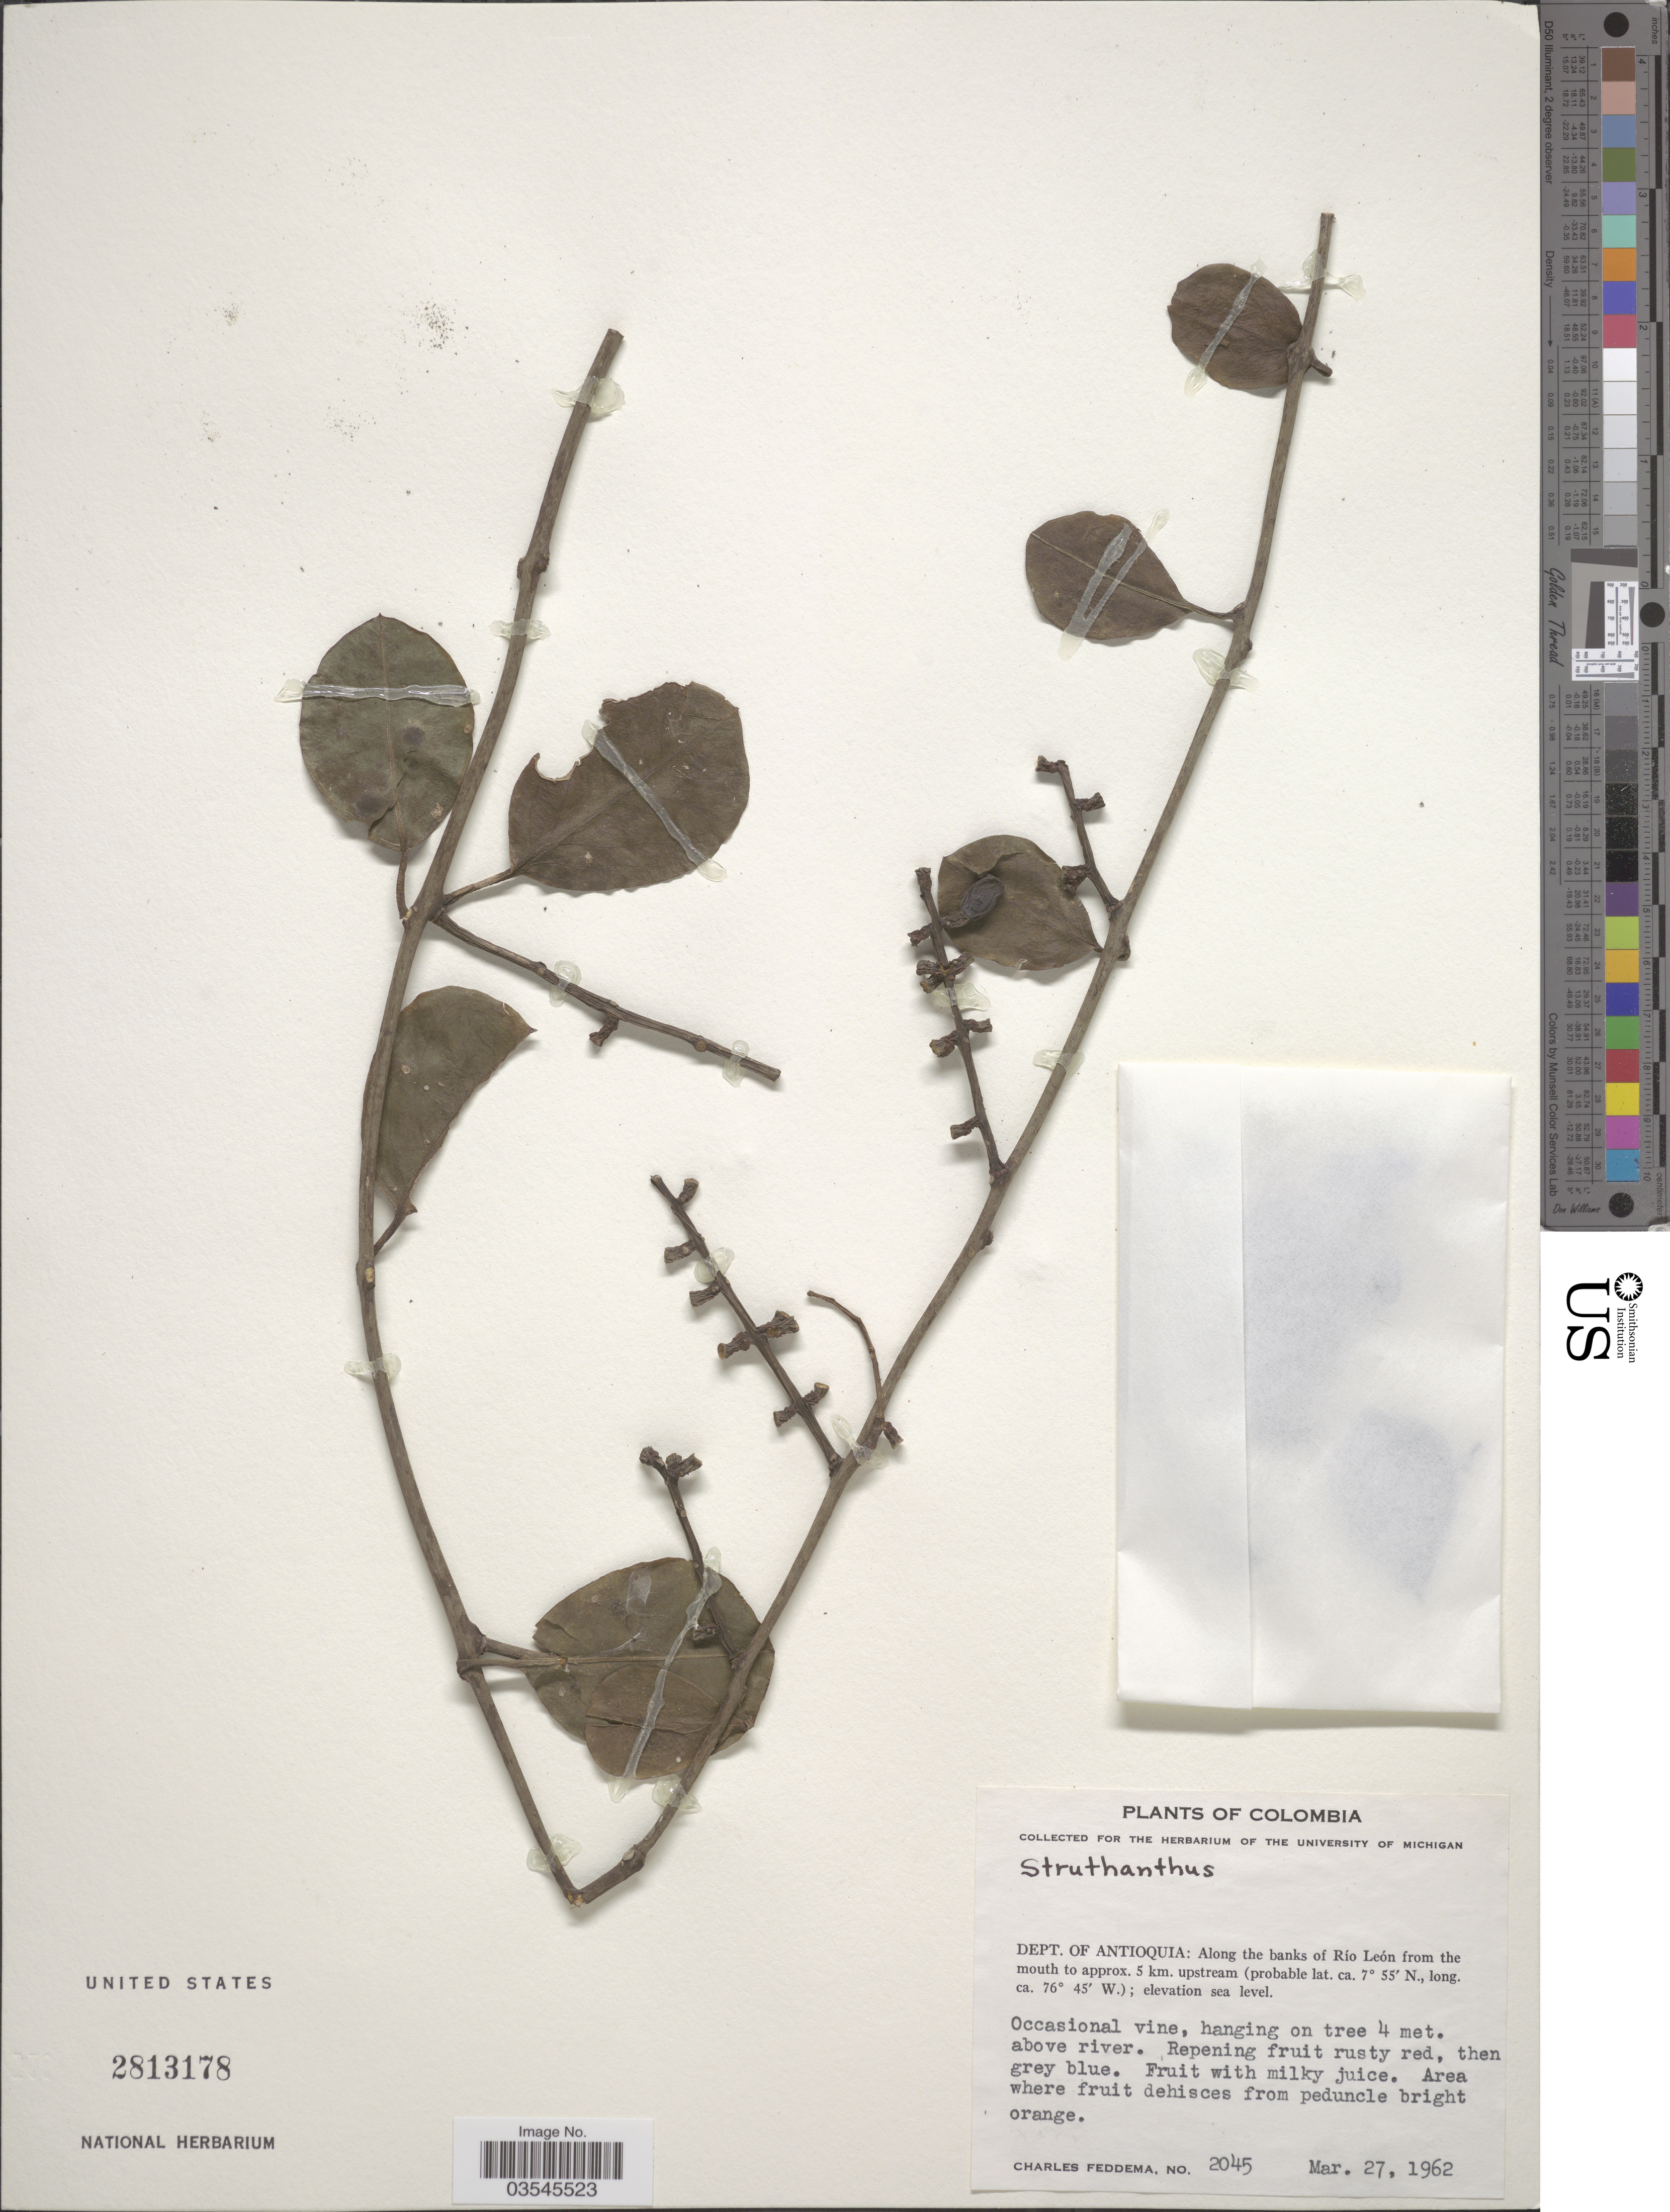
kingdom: Plantae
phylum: Tracheophyta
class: Magnoliopsida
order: Santalales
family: Loranthaceae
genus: Struthanthus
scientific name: Struthanthus sp.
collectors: C. Feddema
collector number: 2045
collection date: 1962-03-27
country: Colombia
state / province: Antioquia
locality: Dept. of Antioquia: Along the banks of Río León from the mouth to approx. 5 km. upstream.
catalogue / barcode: US 2813178